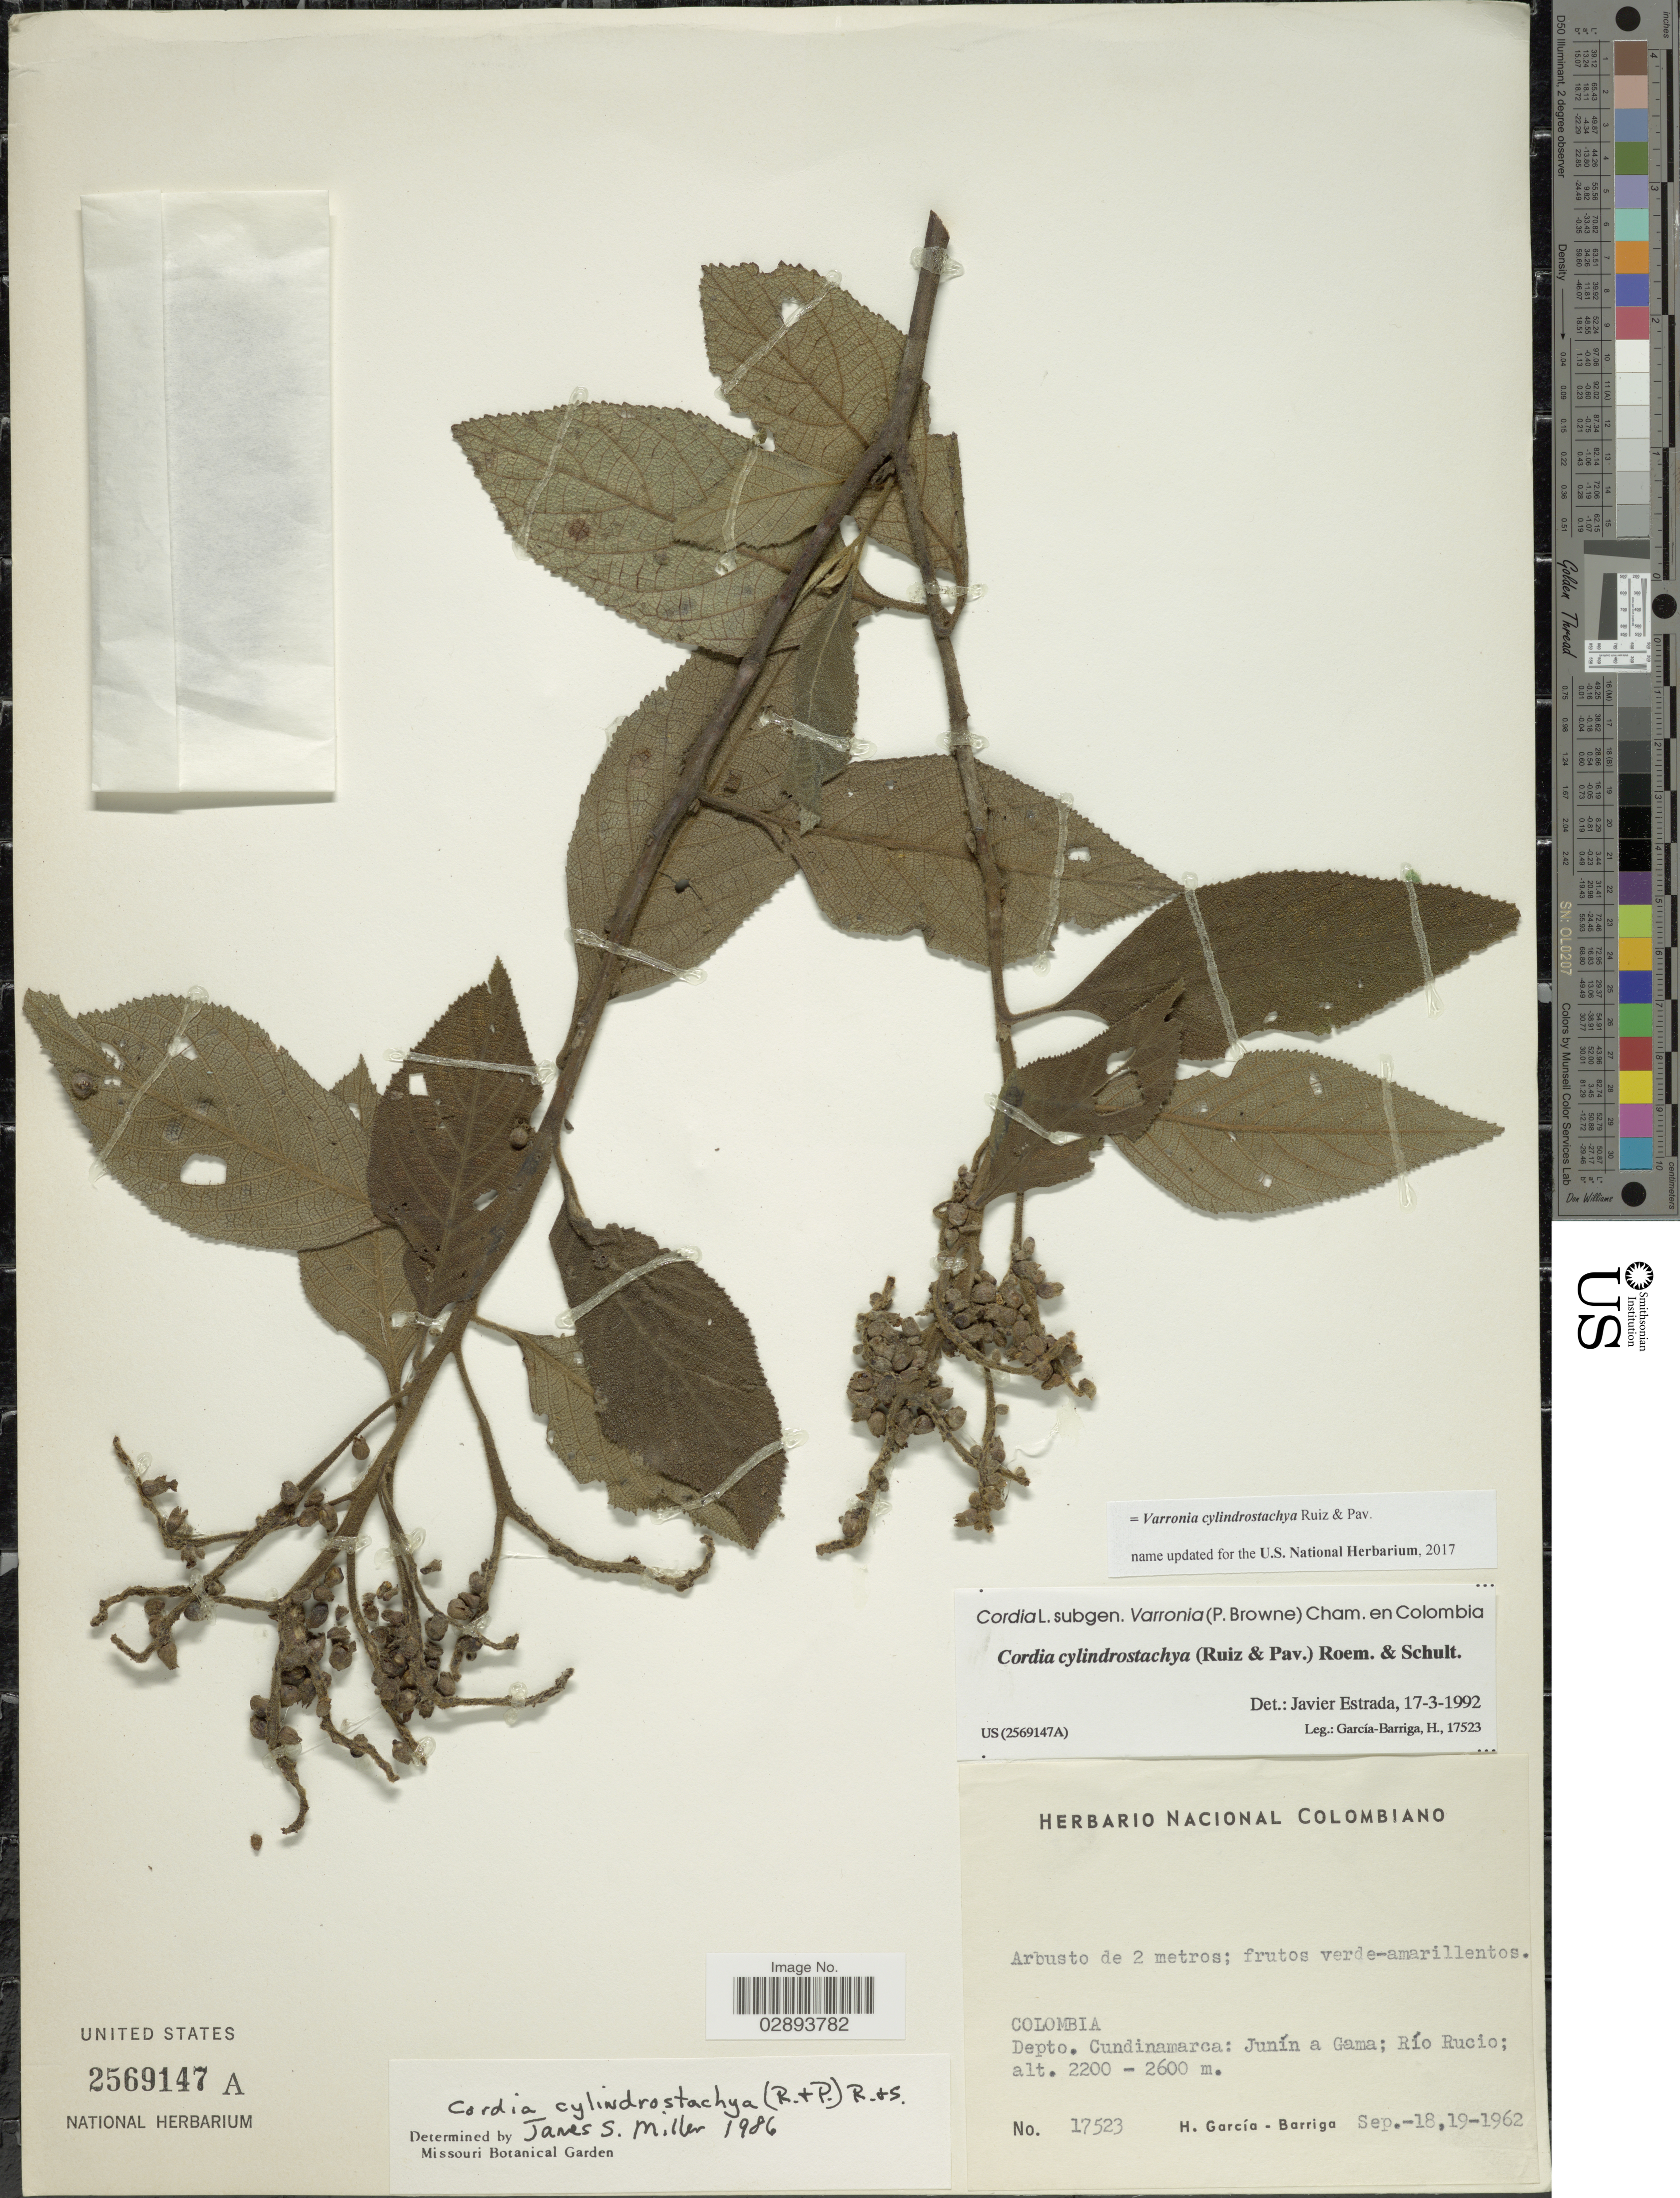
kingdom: Plantae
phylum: Tracheophyta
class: Magnoliopsida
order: Boraginales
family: Cordiaceae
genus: Varronia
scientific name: Varronia cylindrostachya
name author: Ruiz & Pav.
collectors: H. García Barriga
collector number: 17523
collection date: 1962-09-18/1962-09-19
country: Colombia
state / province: Cundinamarca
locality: Depto. Cundinamarca, Junín a Gama, Río Rucio.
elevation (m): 2200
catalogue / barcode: US 2569147A